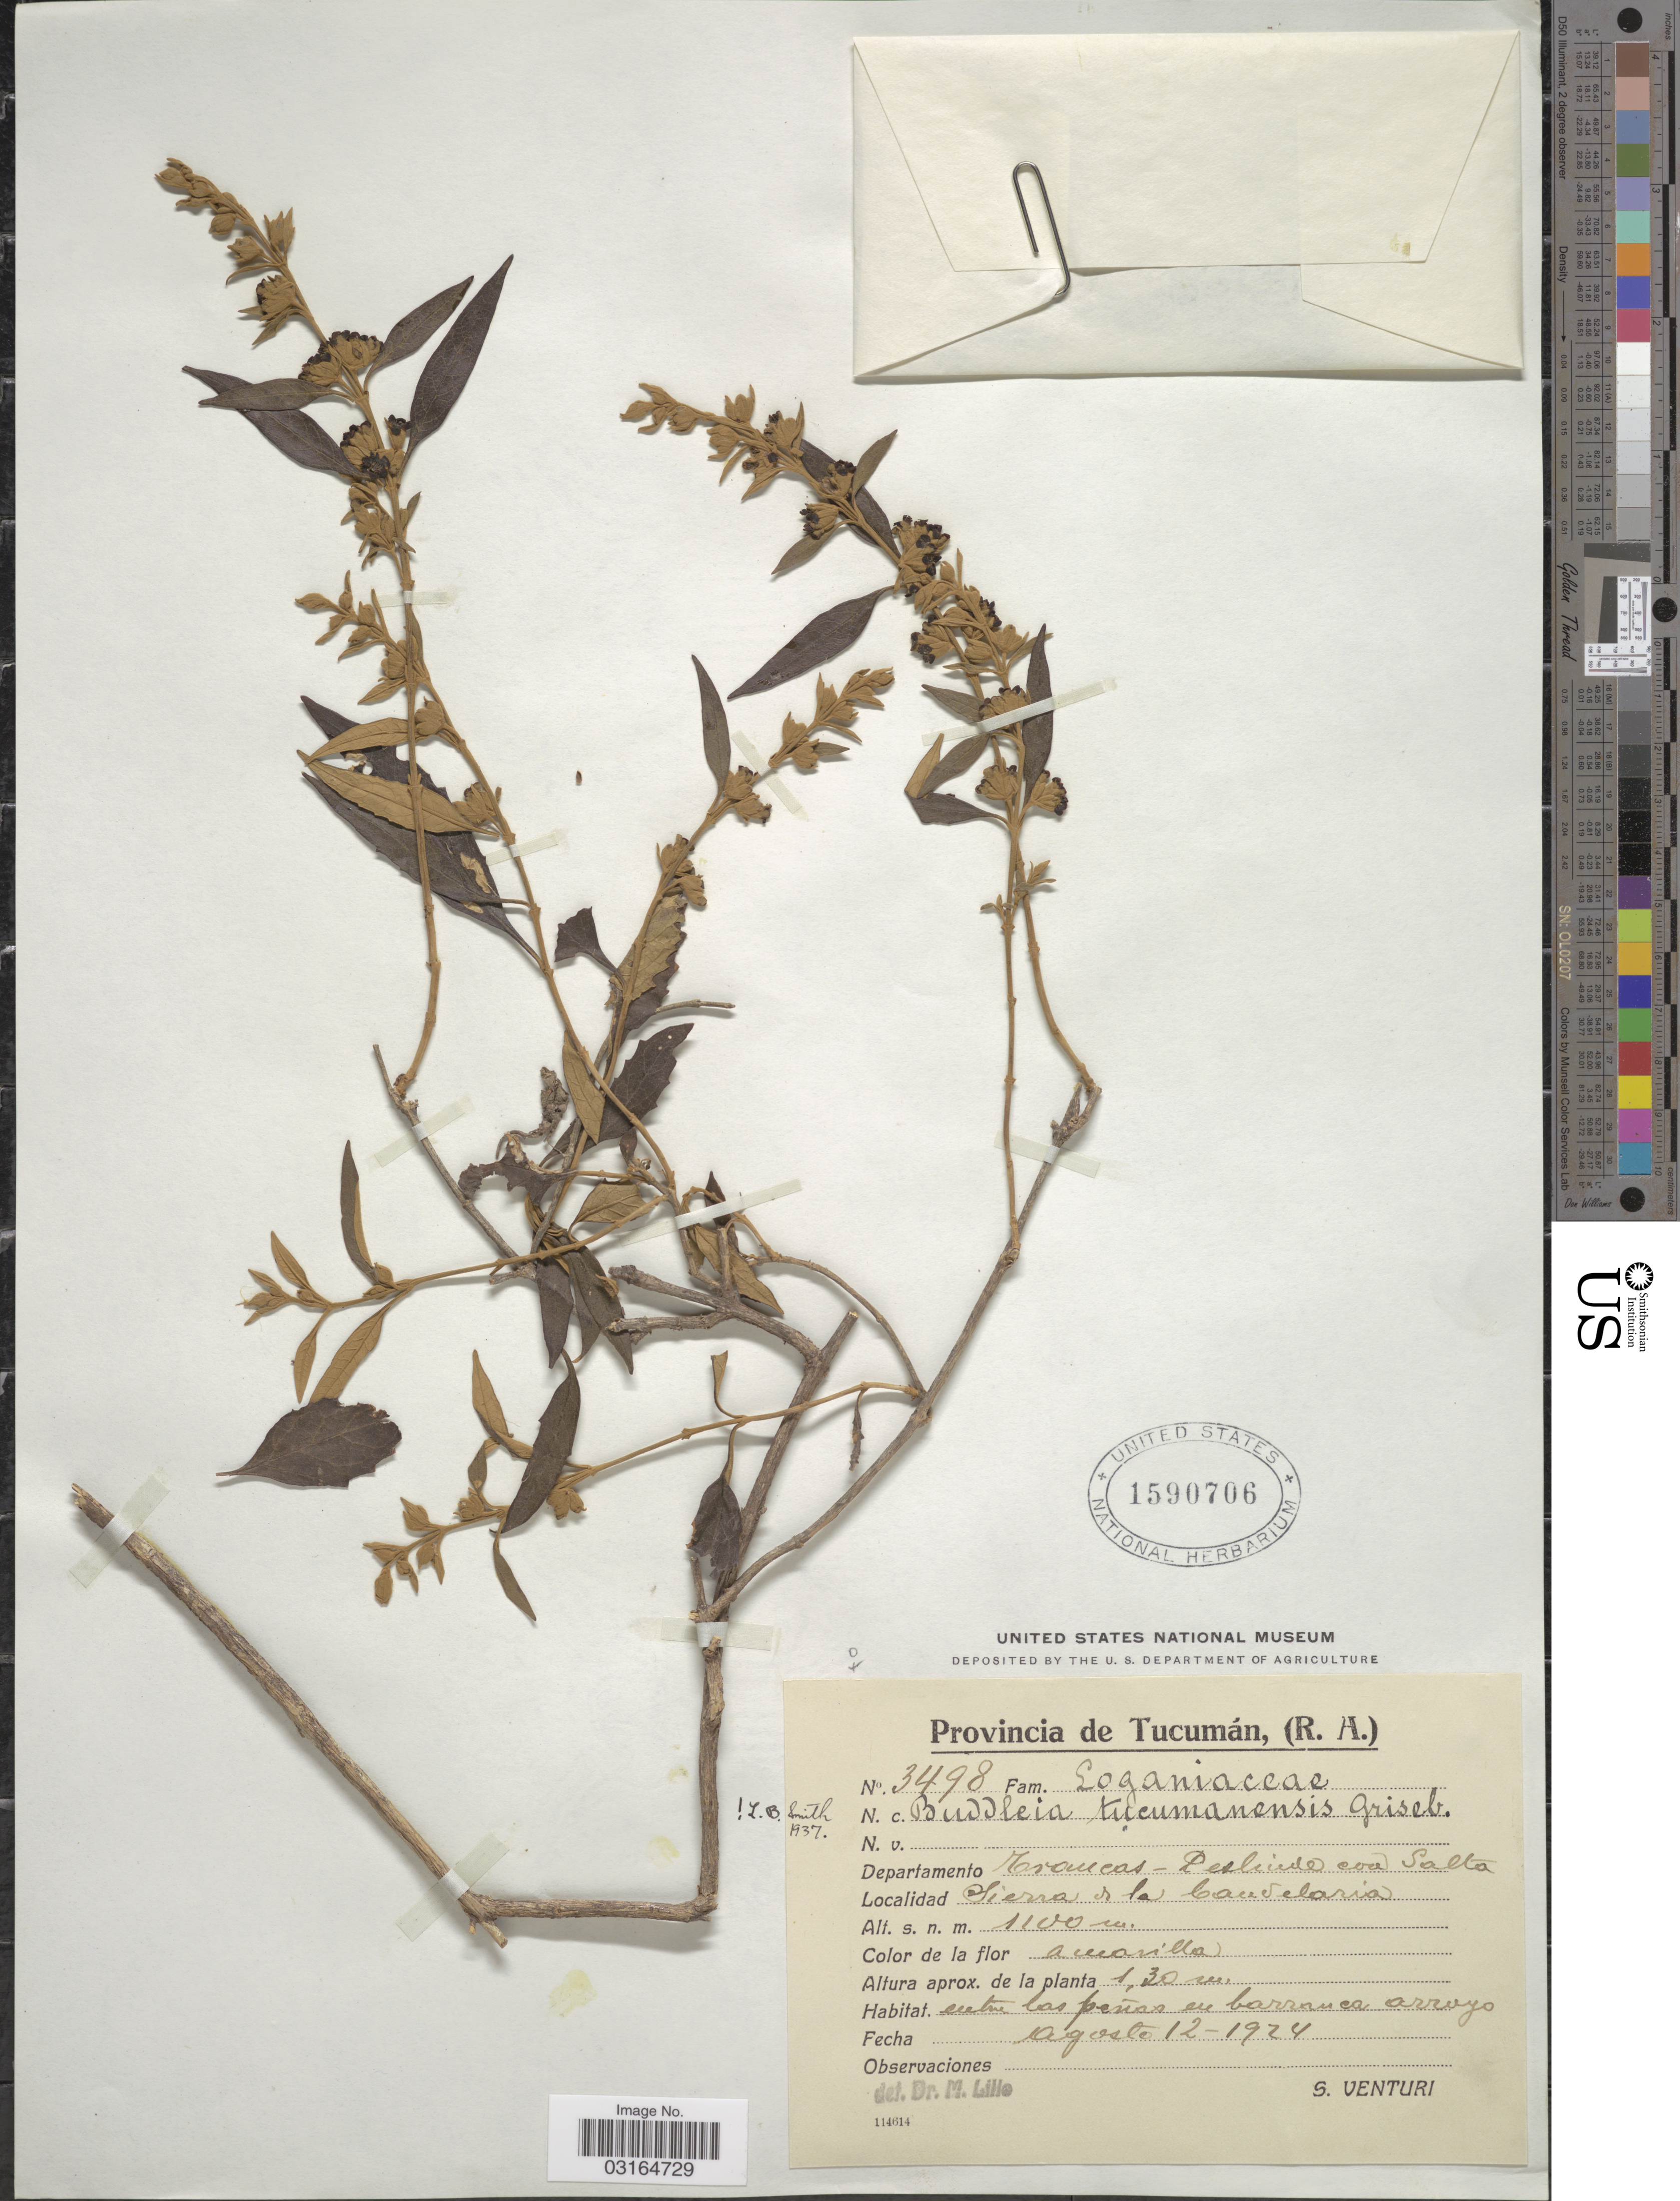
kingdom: Plantae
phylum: Tracheophyta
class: Magnoliopsida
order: Lamiales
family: Scrophulariaceae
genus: Buddleja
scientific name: Buddleja tucumanensis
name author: Griseb.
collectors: S. Venturi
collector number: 3498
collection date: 1924-08-12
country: Argentina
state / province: Tucuman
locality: Graneros - L'esliude con Salta. Sierra de la Candelaria.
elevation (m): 1100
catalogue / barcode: US 1590706